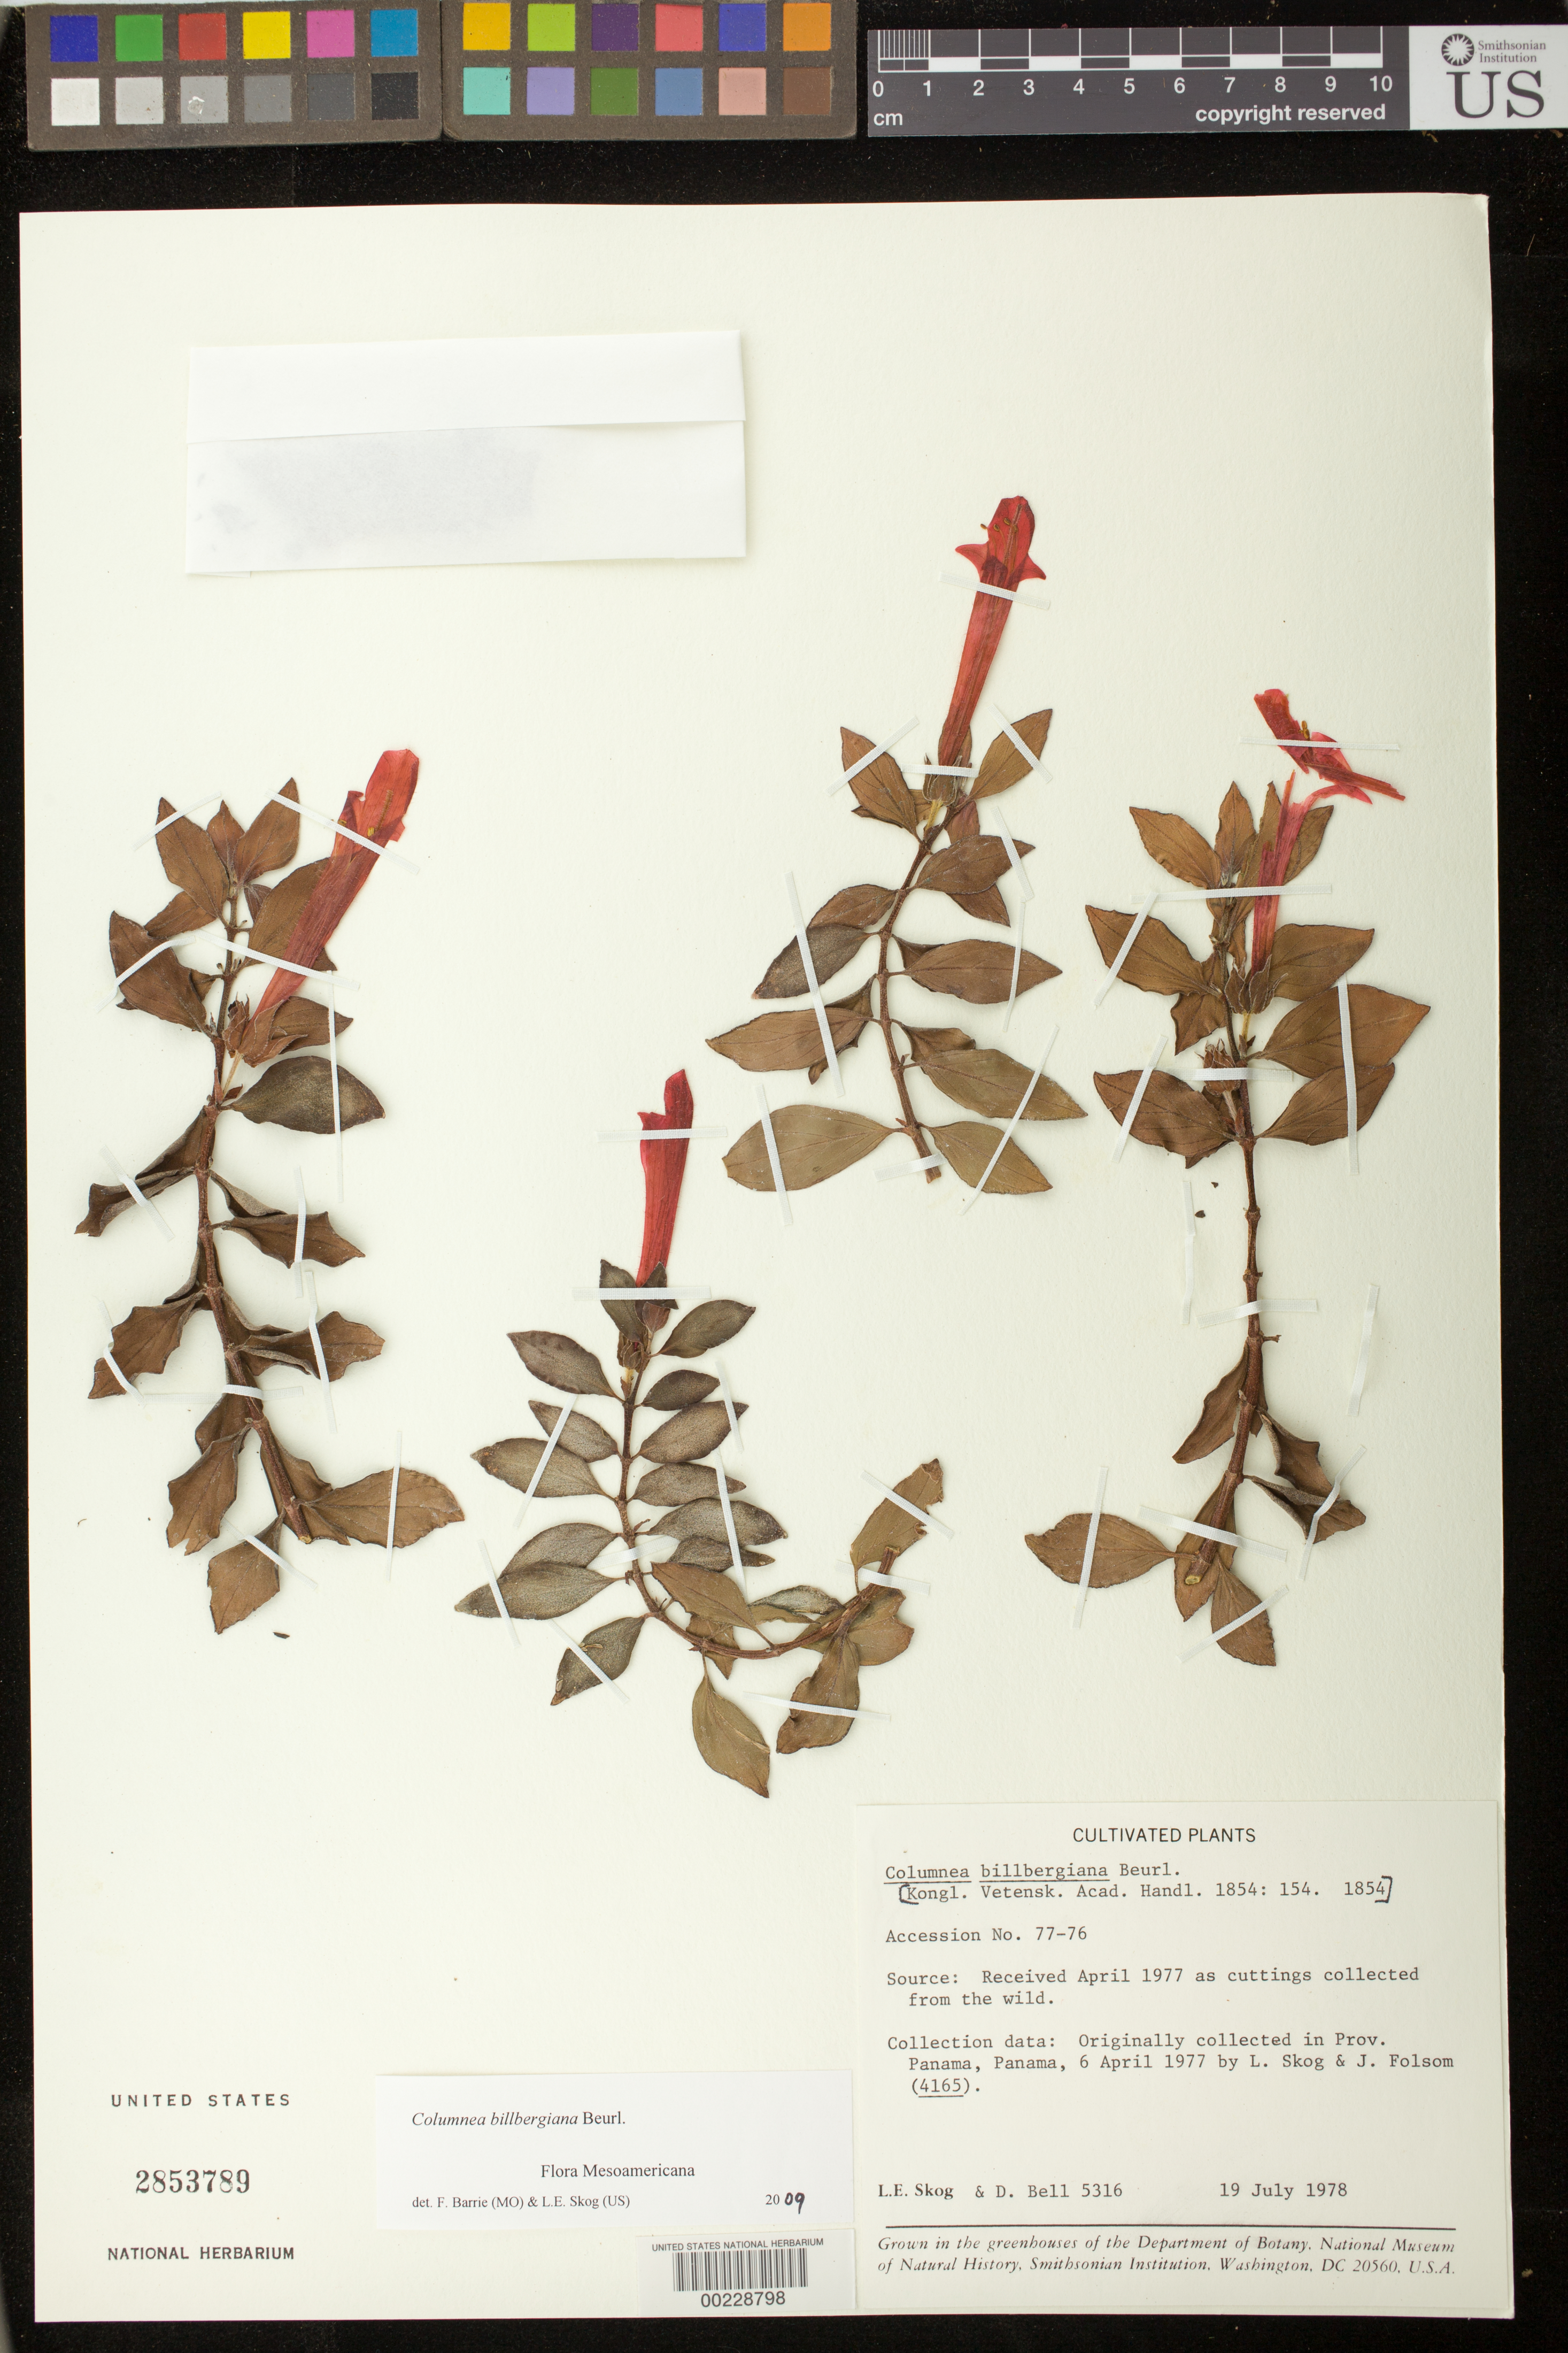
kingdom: Plantae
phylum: Tracheophyta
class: Magnoliopsida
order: Lamiales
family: Gesneriaceae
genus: Columnea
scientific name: Columnea billbergiana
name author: Beurl.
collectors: L. E. Skog & D. A. Bell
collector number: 5316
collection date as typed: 19 Jul 1978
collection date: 1978-07-19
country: Panama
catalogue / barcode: US 2853789